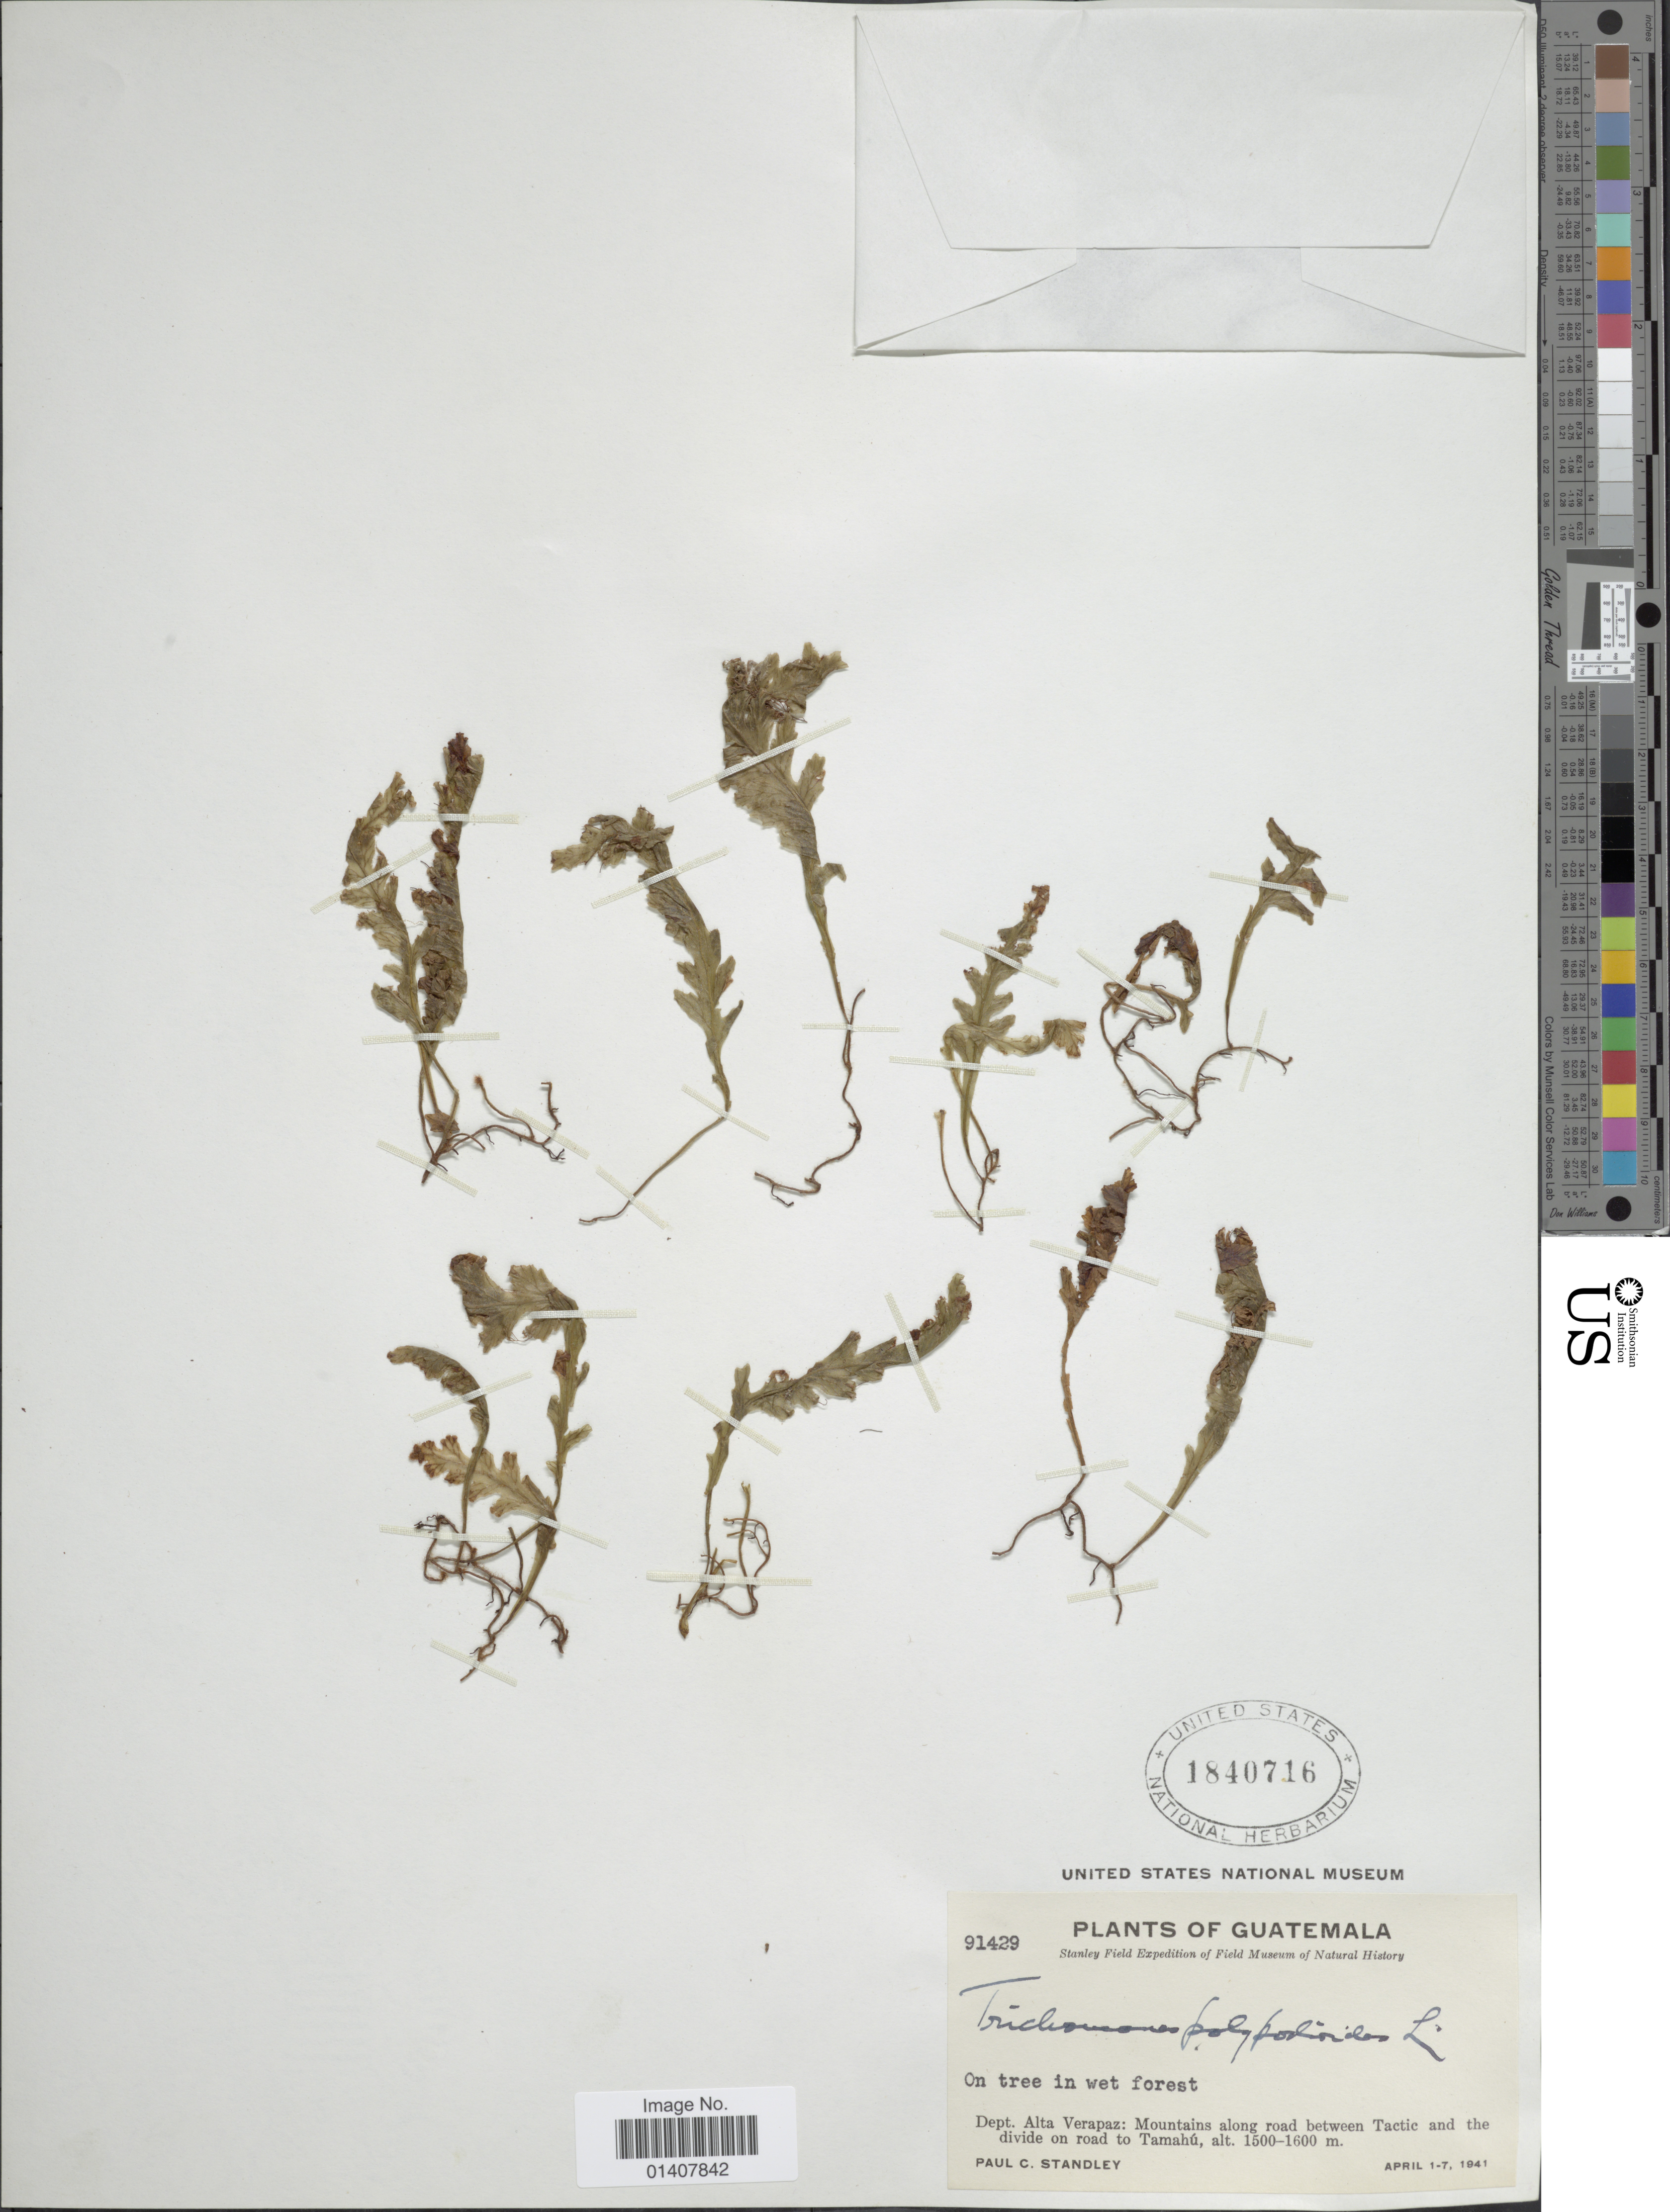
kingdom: Plantae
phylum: Tracheophyta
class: Polypodiopsida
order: Hymenophyllales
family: Hymenophyllaceae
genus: Trichomanes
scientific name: Trichomanes polypodioides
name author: L.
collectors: P. C. Standley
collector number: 91429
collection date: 1941-04-01/1941-04-07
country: Guatemala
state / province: Alta Verapaz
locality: Mountains along road between Tactic and the divide on road to Tamahú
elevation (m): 1500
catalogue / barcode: US 1840716